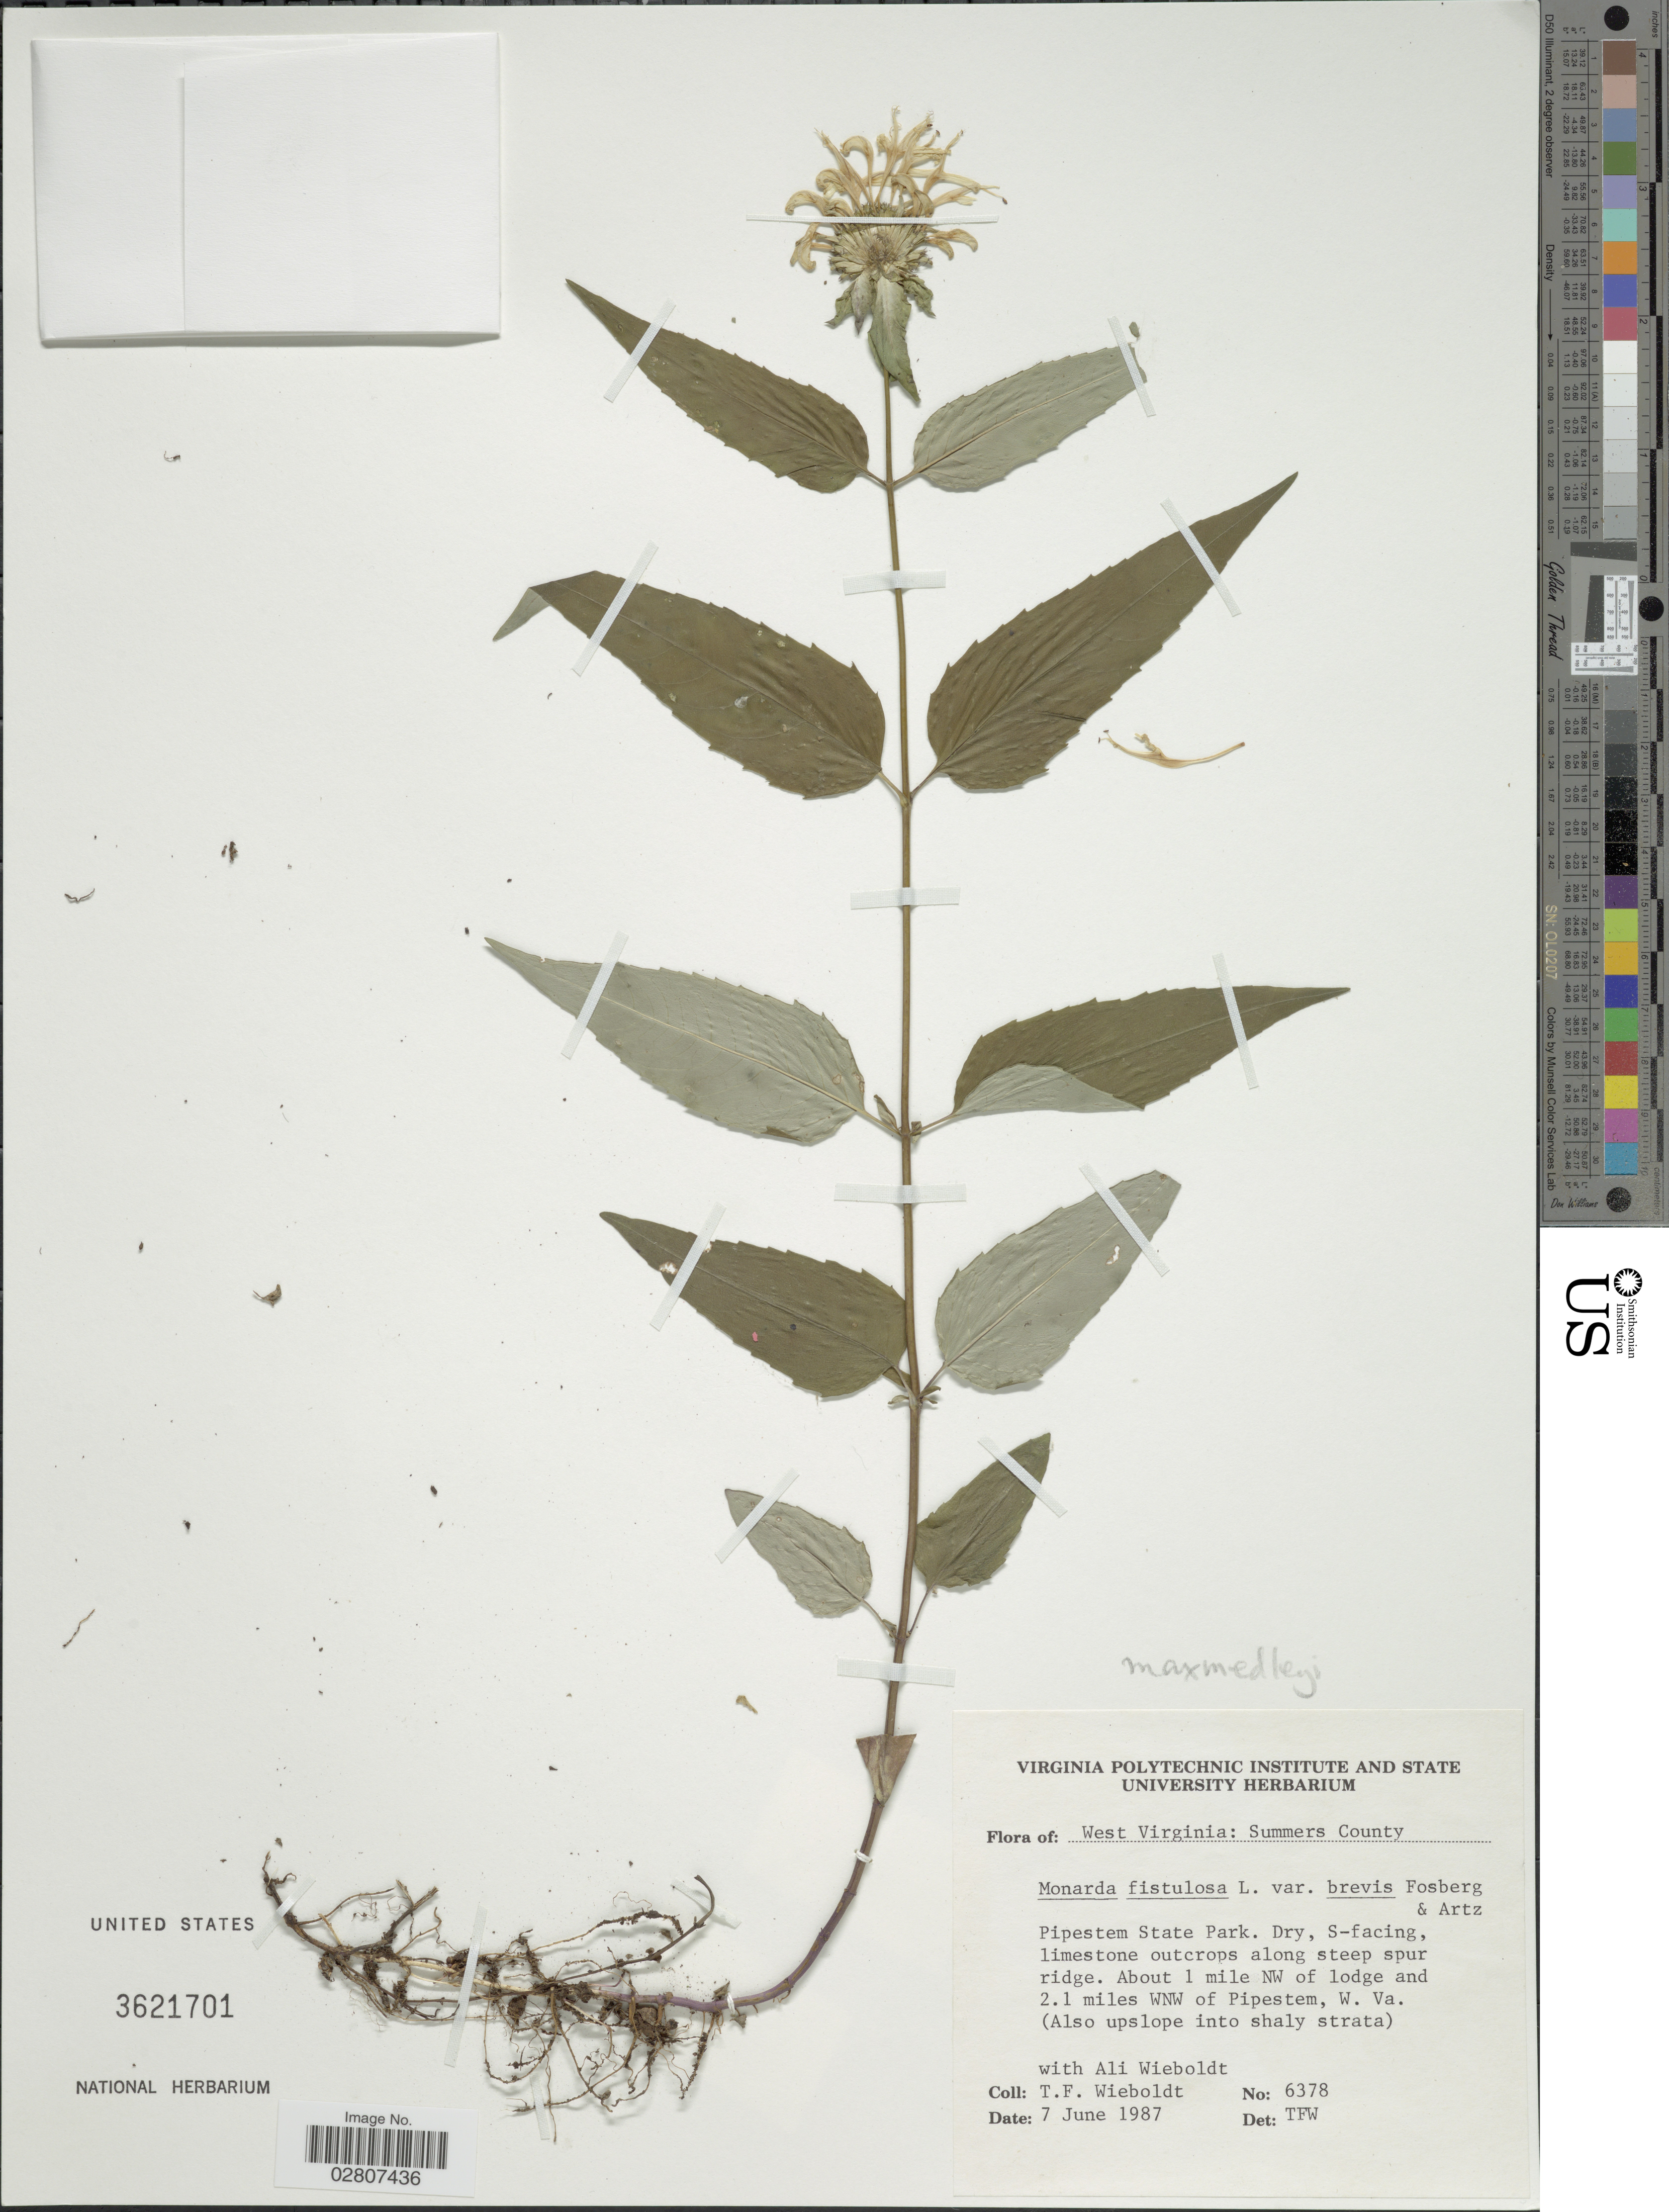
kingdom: Plantae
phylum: Tracheophyta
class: Magnoliopsida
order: Lamiales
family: Lamiaceae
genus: Monarda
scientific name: Monarda fistulosa var. brevis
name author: Fosberg & Artz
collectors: T. Wieboldt & A. Wieboldt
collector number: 6378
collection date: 1987-06-07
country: United States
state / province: West Virginia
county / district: Summers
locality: West Virginia: Summers County. Pipestem State Park. Dry, S-facing, limestone outcrops along steep spur ridge. About 1 mile NW of lodge and 2.1 miles WNW of Pipestem, W. Va.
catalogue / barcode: US 3621701